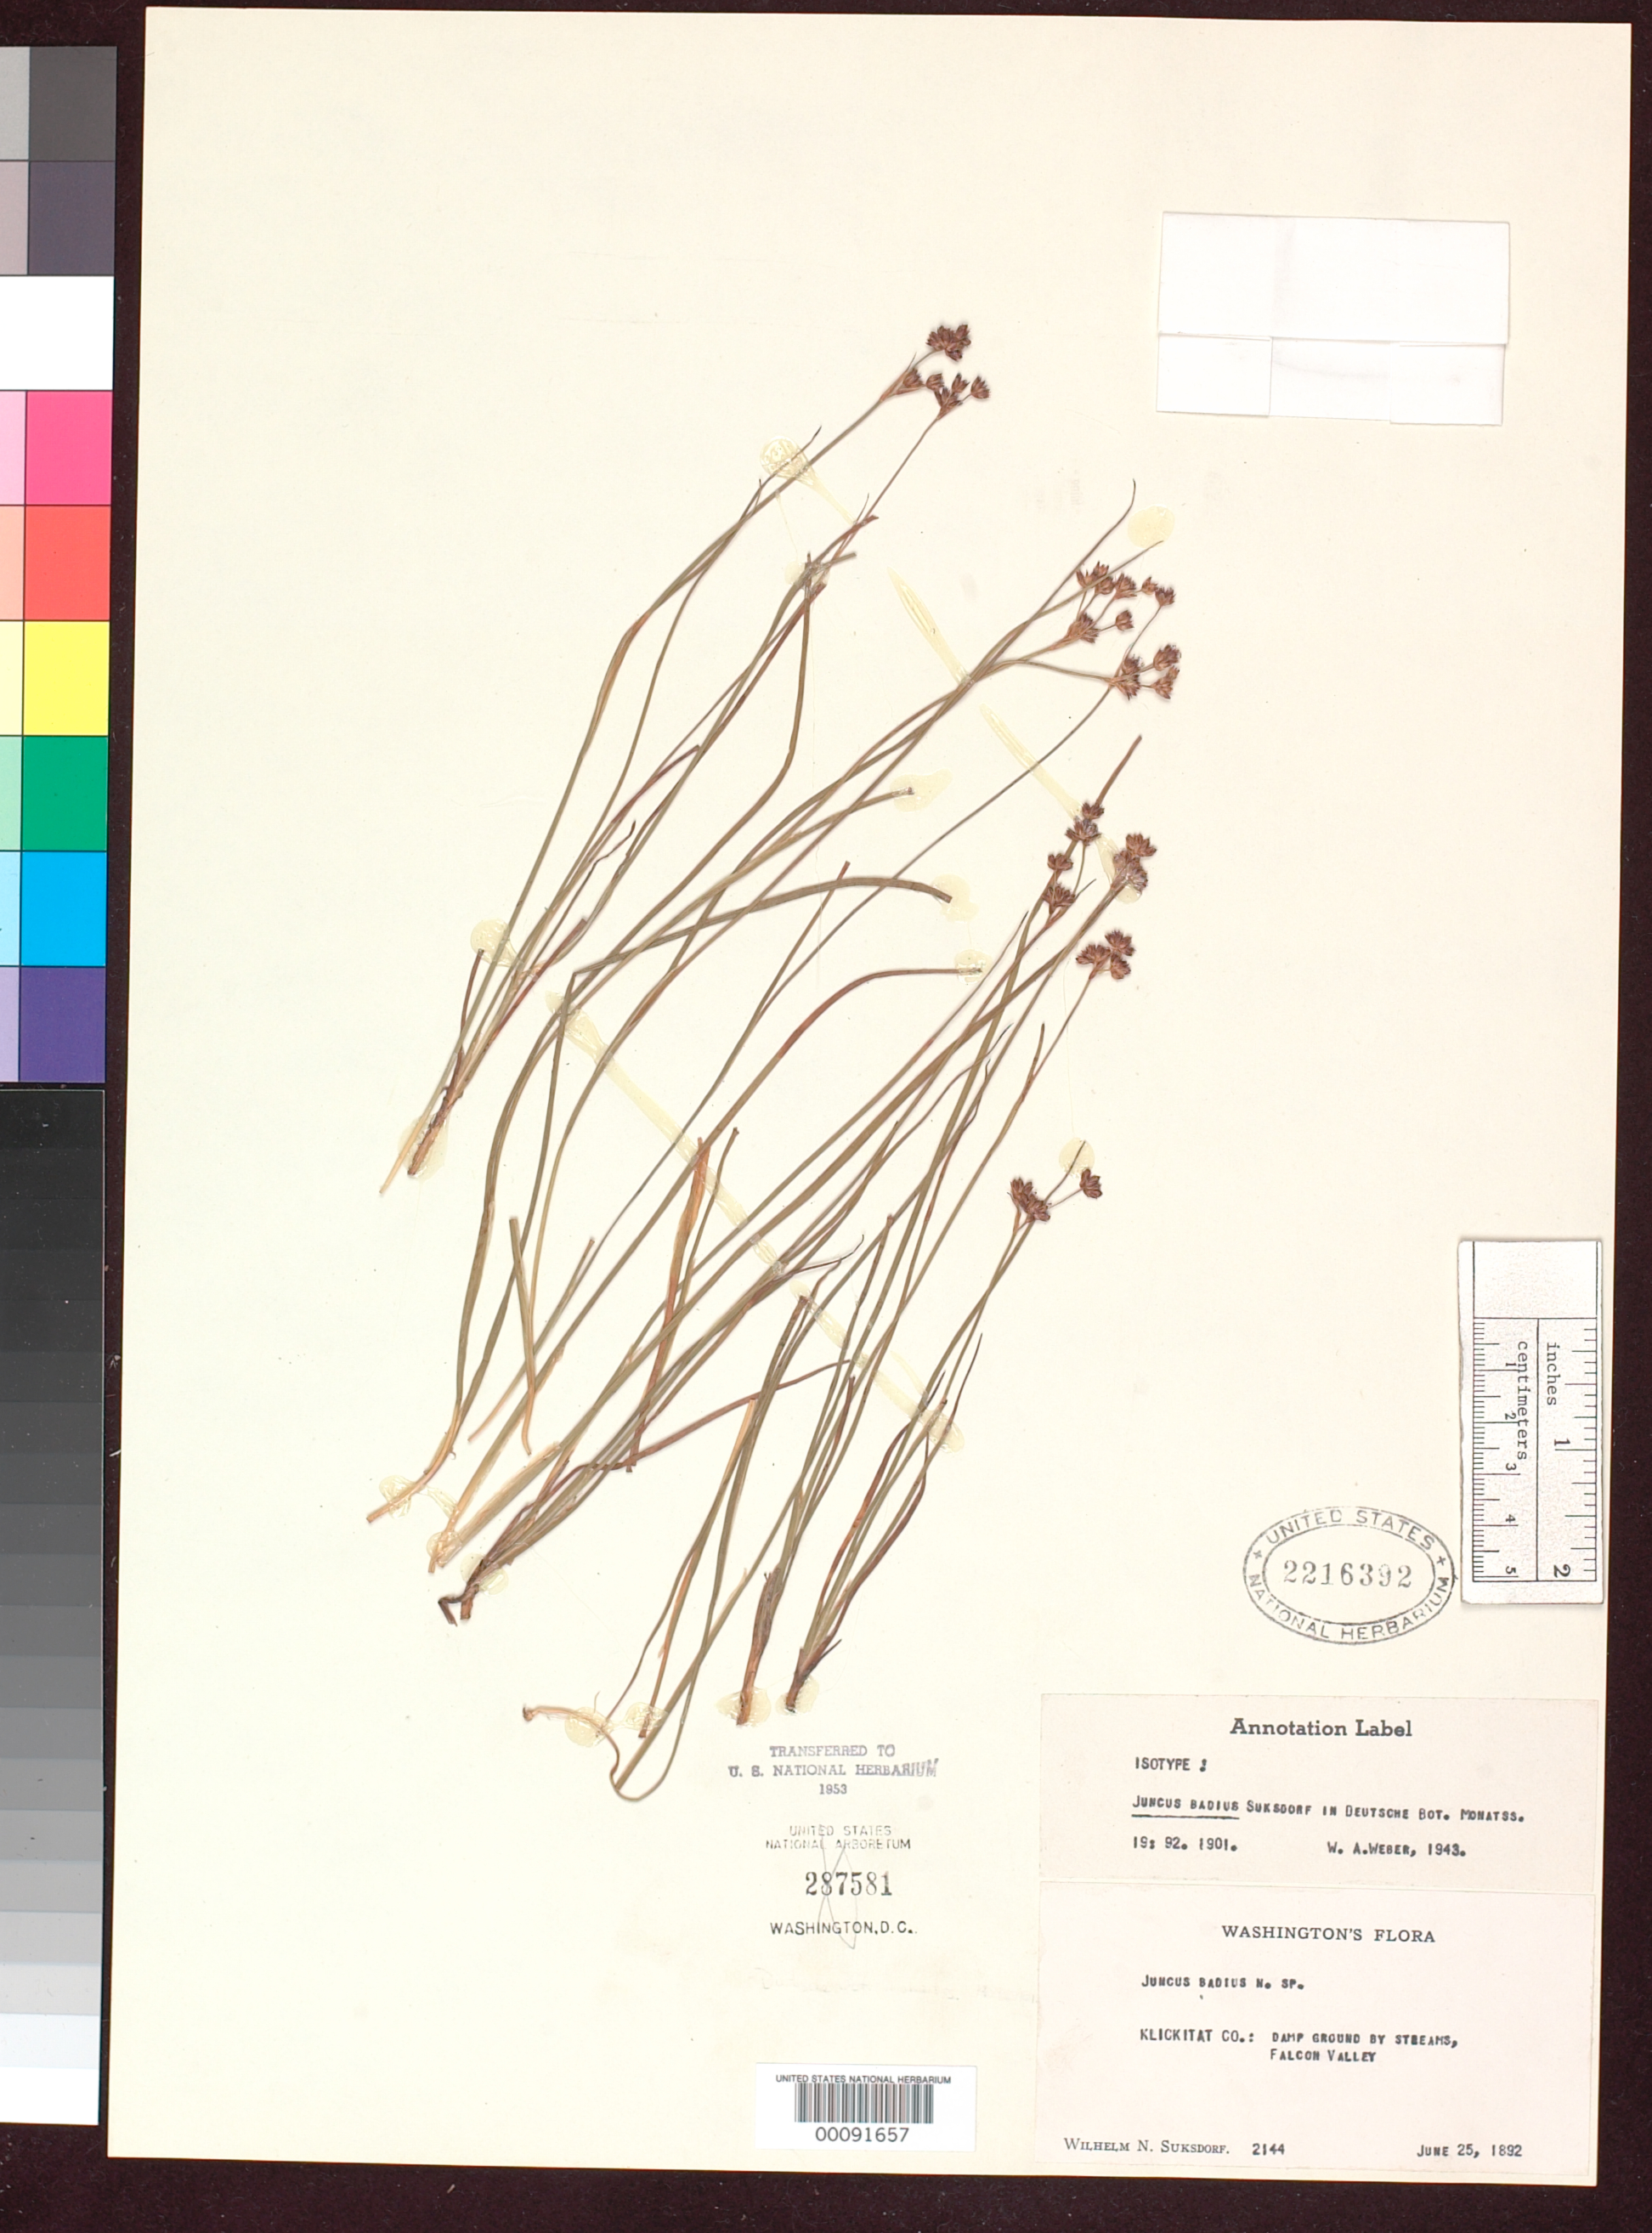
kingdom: Plantae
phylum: Tracheophyta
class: Liliopsida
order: Poales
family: Juncaceae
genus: Juncus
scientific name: Juncus badius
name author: Suksd.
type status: Isotype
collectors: W. N. Suksdorf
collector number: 2144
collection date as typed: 25 Jun 1842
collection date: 1842-06-25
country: United States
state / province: Washington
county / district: Klickitat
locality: Banks of Columbia River.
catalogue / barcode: US 2216392